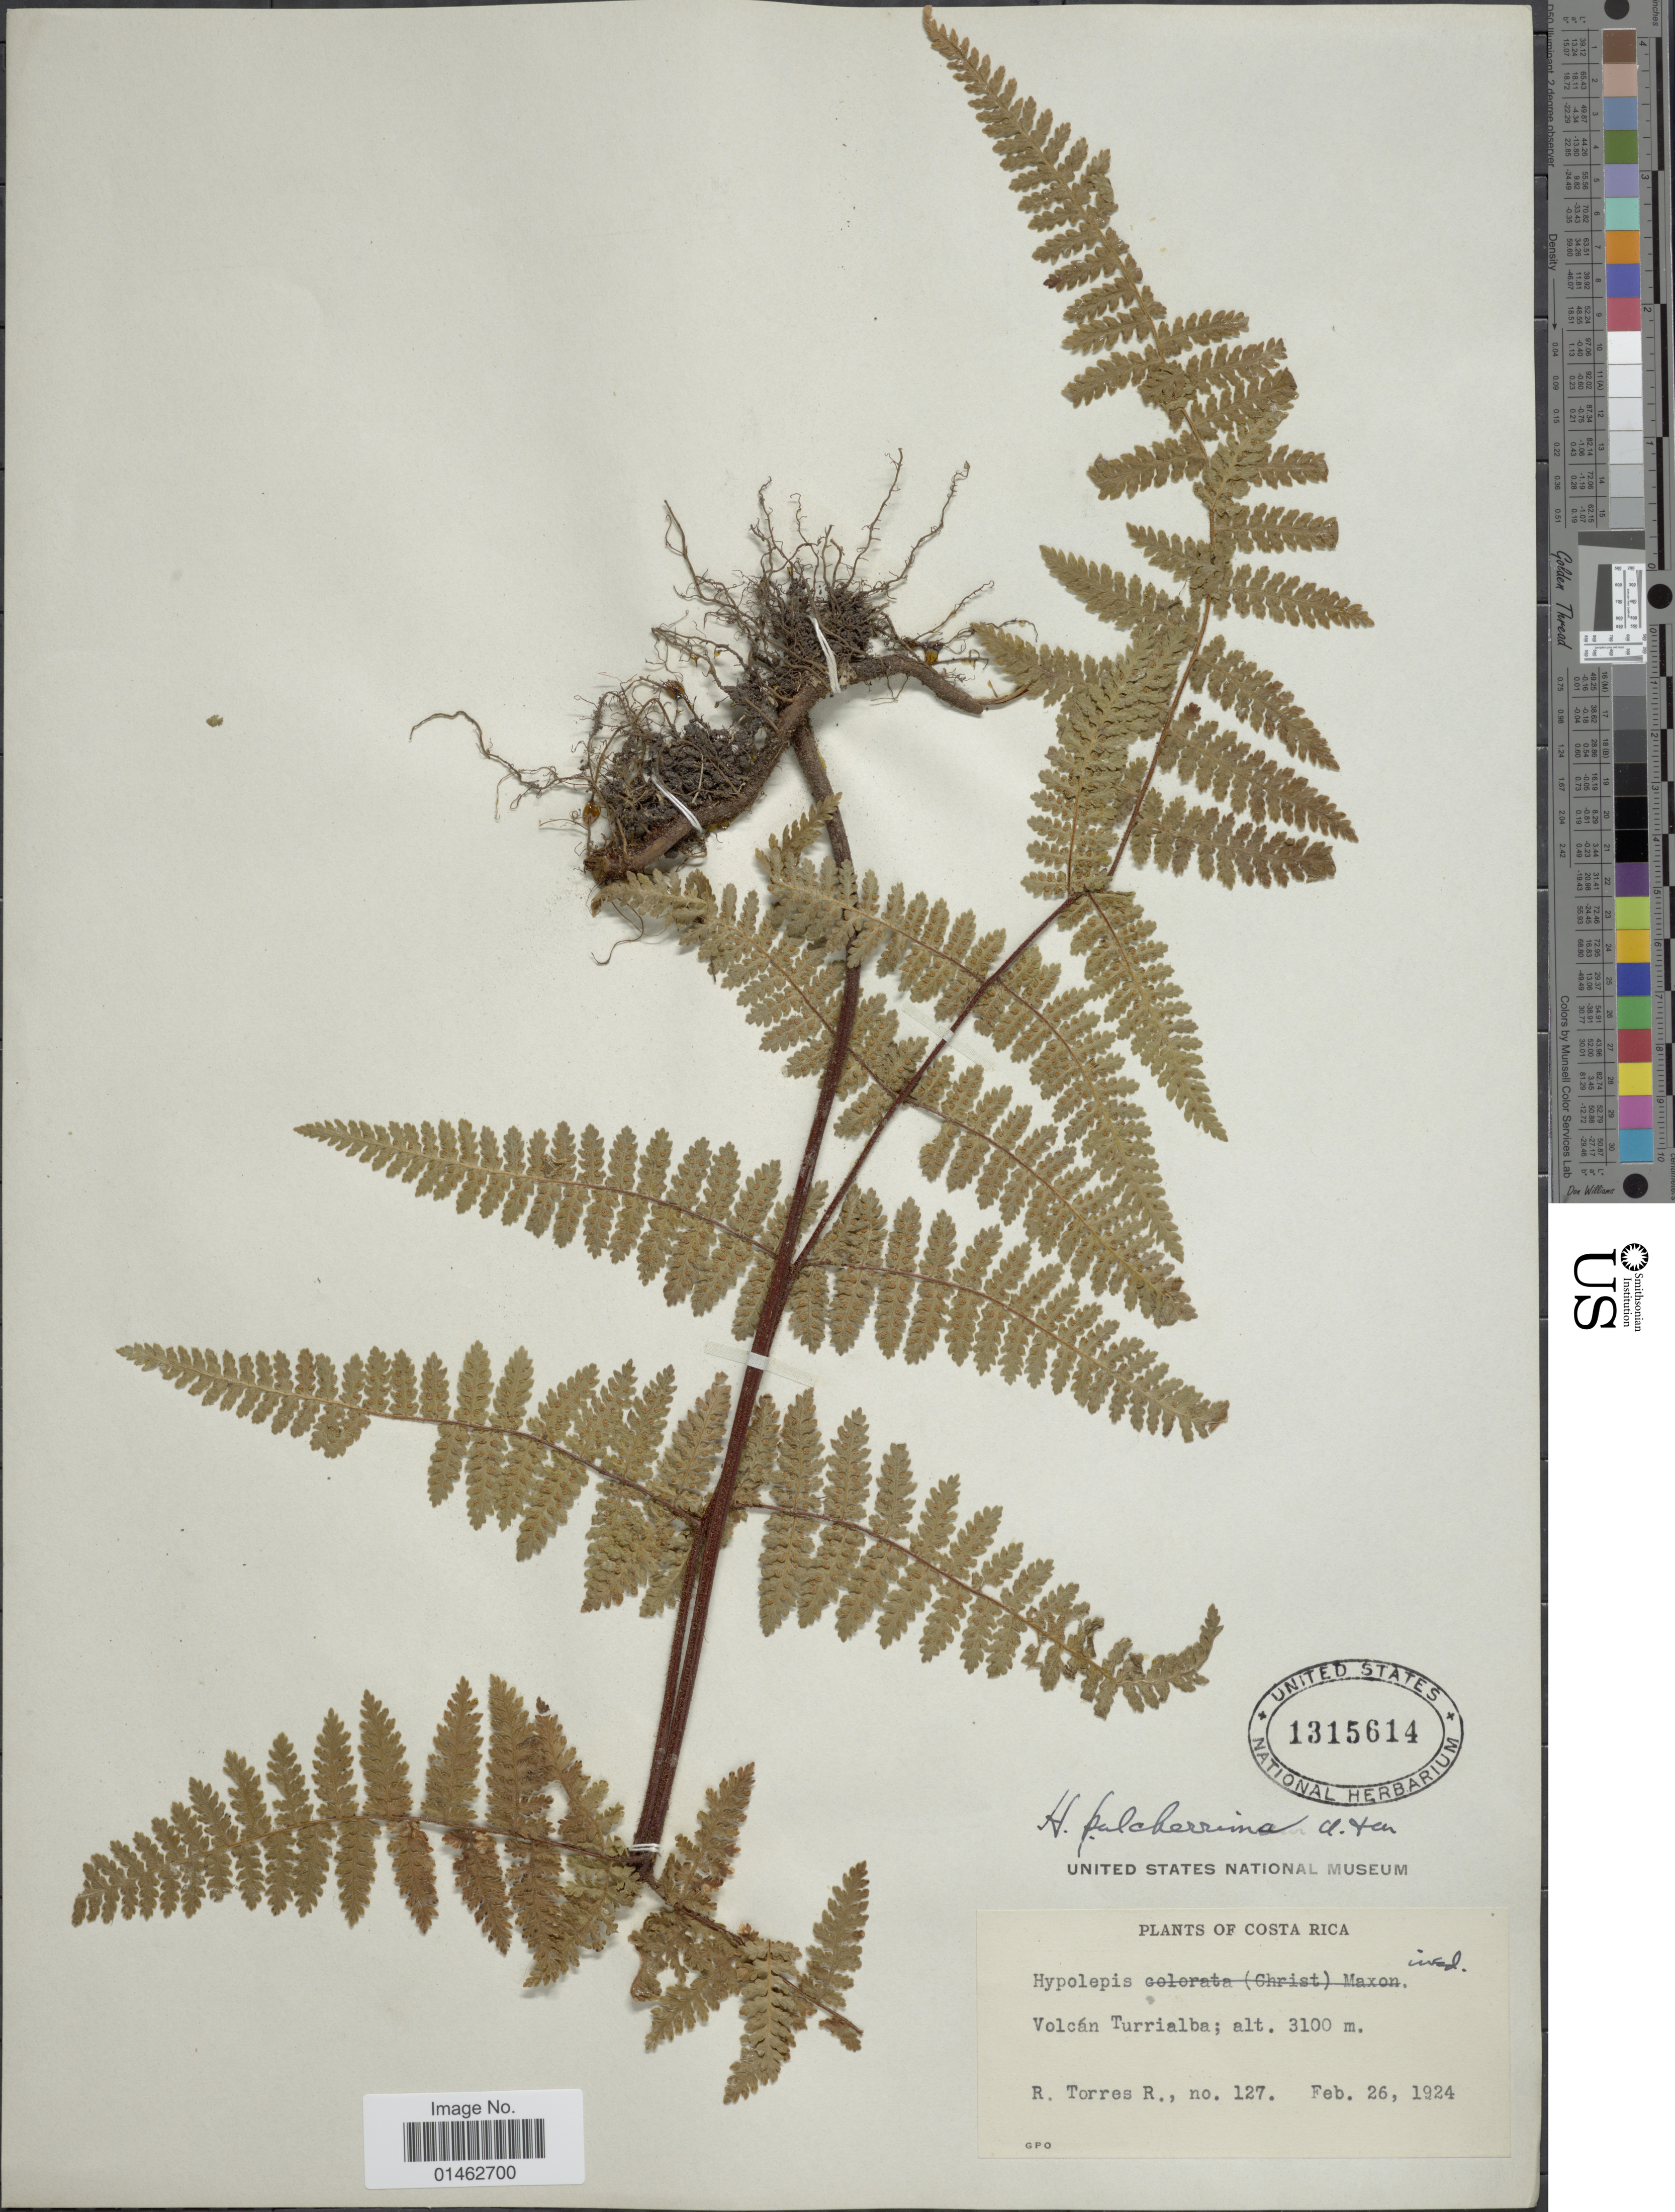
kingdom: Plantae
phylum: Tracheophyta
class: Polypodiopsida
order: Polypodiales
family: Dennstaedtiaceae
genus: Hypolepis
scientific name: Hypolepis pulcherrima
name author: Underw. & Maxon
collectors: R. Torres R.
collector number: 127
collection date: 1924-02-26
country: Costa Rica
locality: Volcán Turrialba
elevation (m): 3100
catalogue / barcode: US 1315614